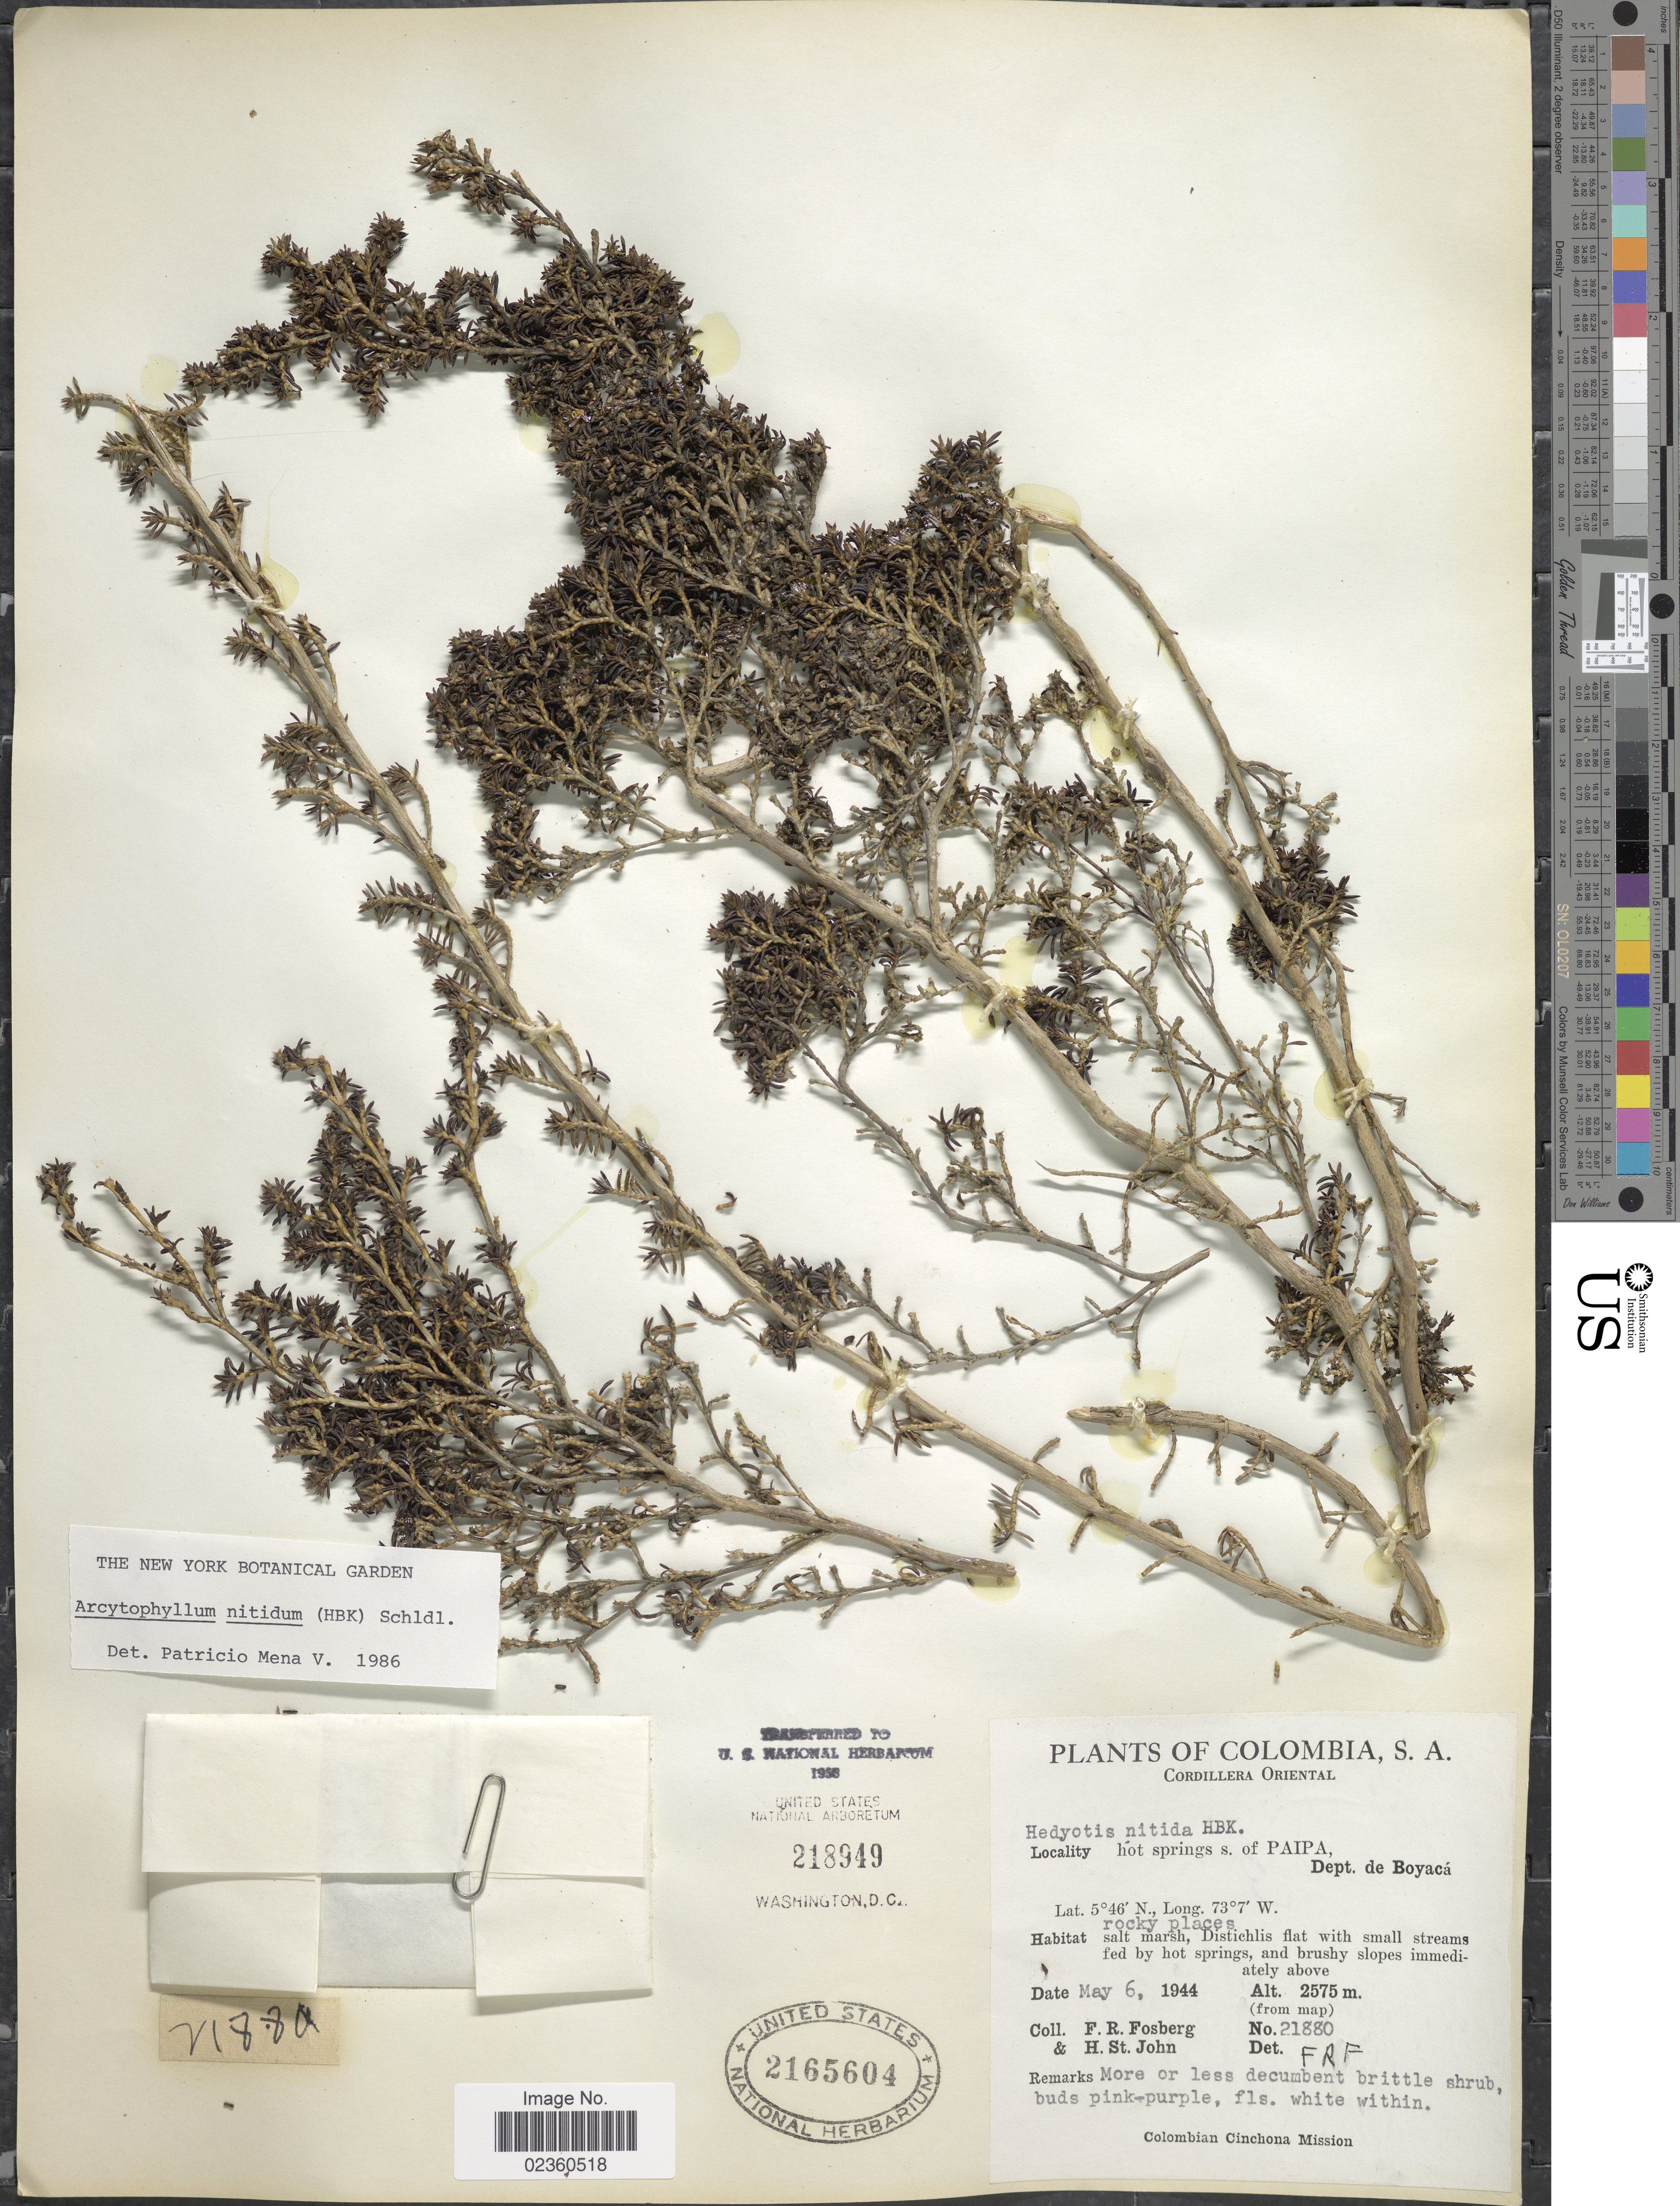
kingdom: Plantae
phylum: Tracheophyta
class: Magnoliopsida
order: Gentianales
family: Rubiaceae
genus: Arcytophyllum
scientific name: Arcytophyllum nitidum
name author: (Kunth) Schltdl.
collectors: F. R. Fosberg & H. St. John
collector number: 21880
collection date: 1944-05-06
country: Colombia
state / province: Boyacá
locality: Cordillera Oriental, Hot springs s. of Paipa, Dept. de Boyacá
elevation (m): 2575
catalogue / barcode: US 2165604